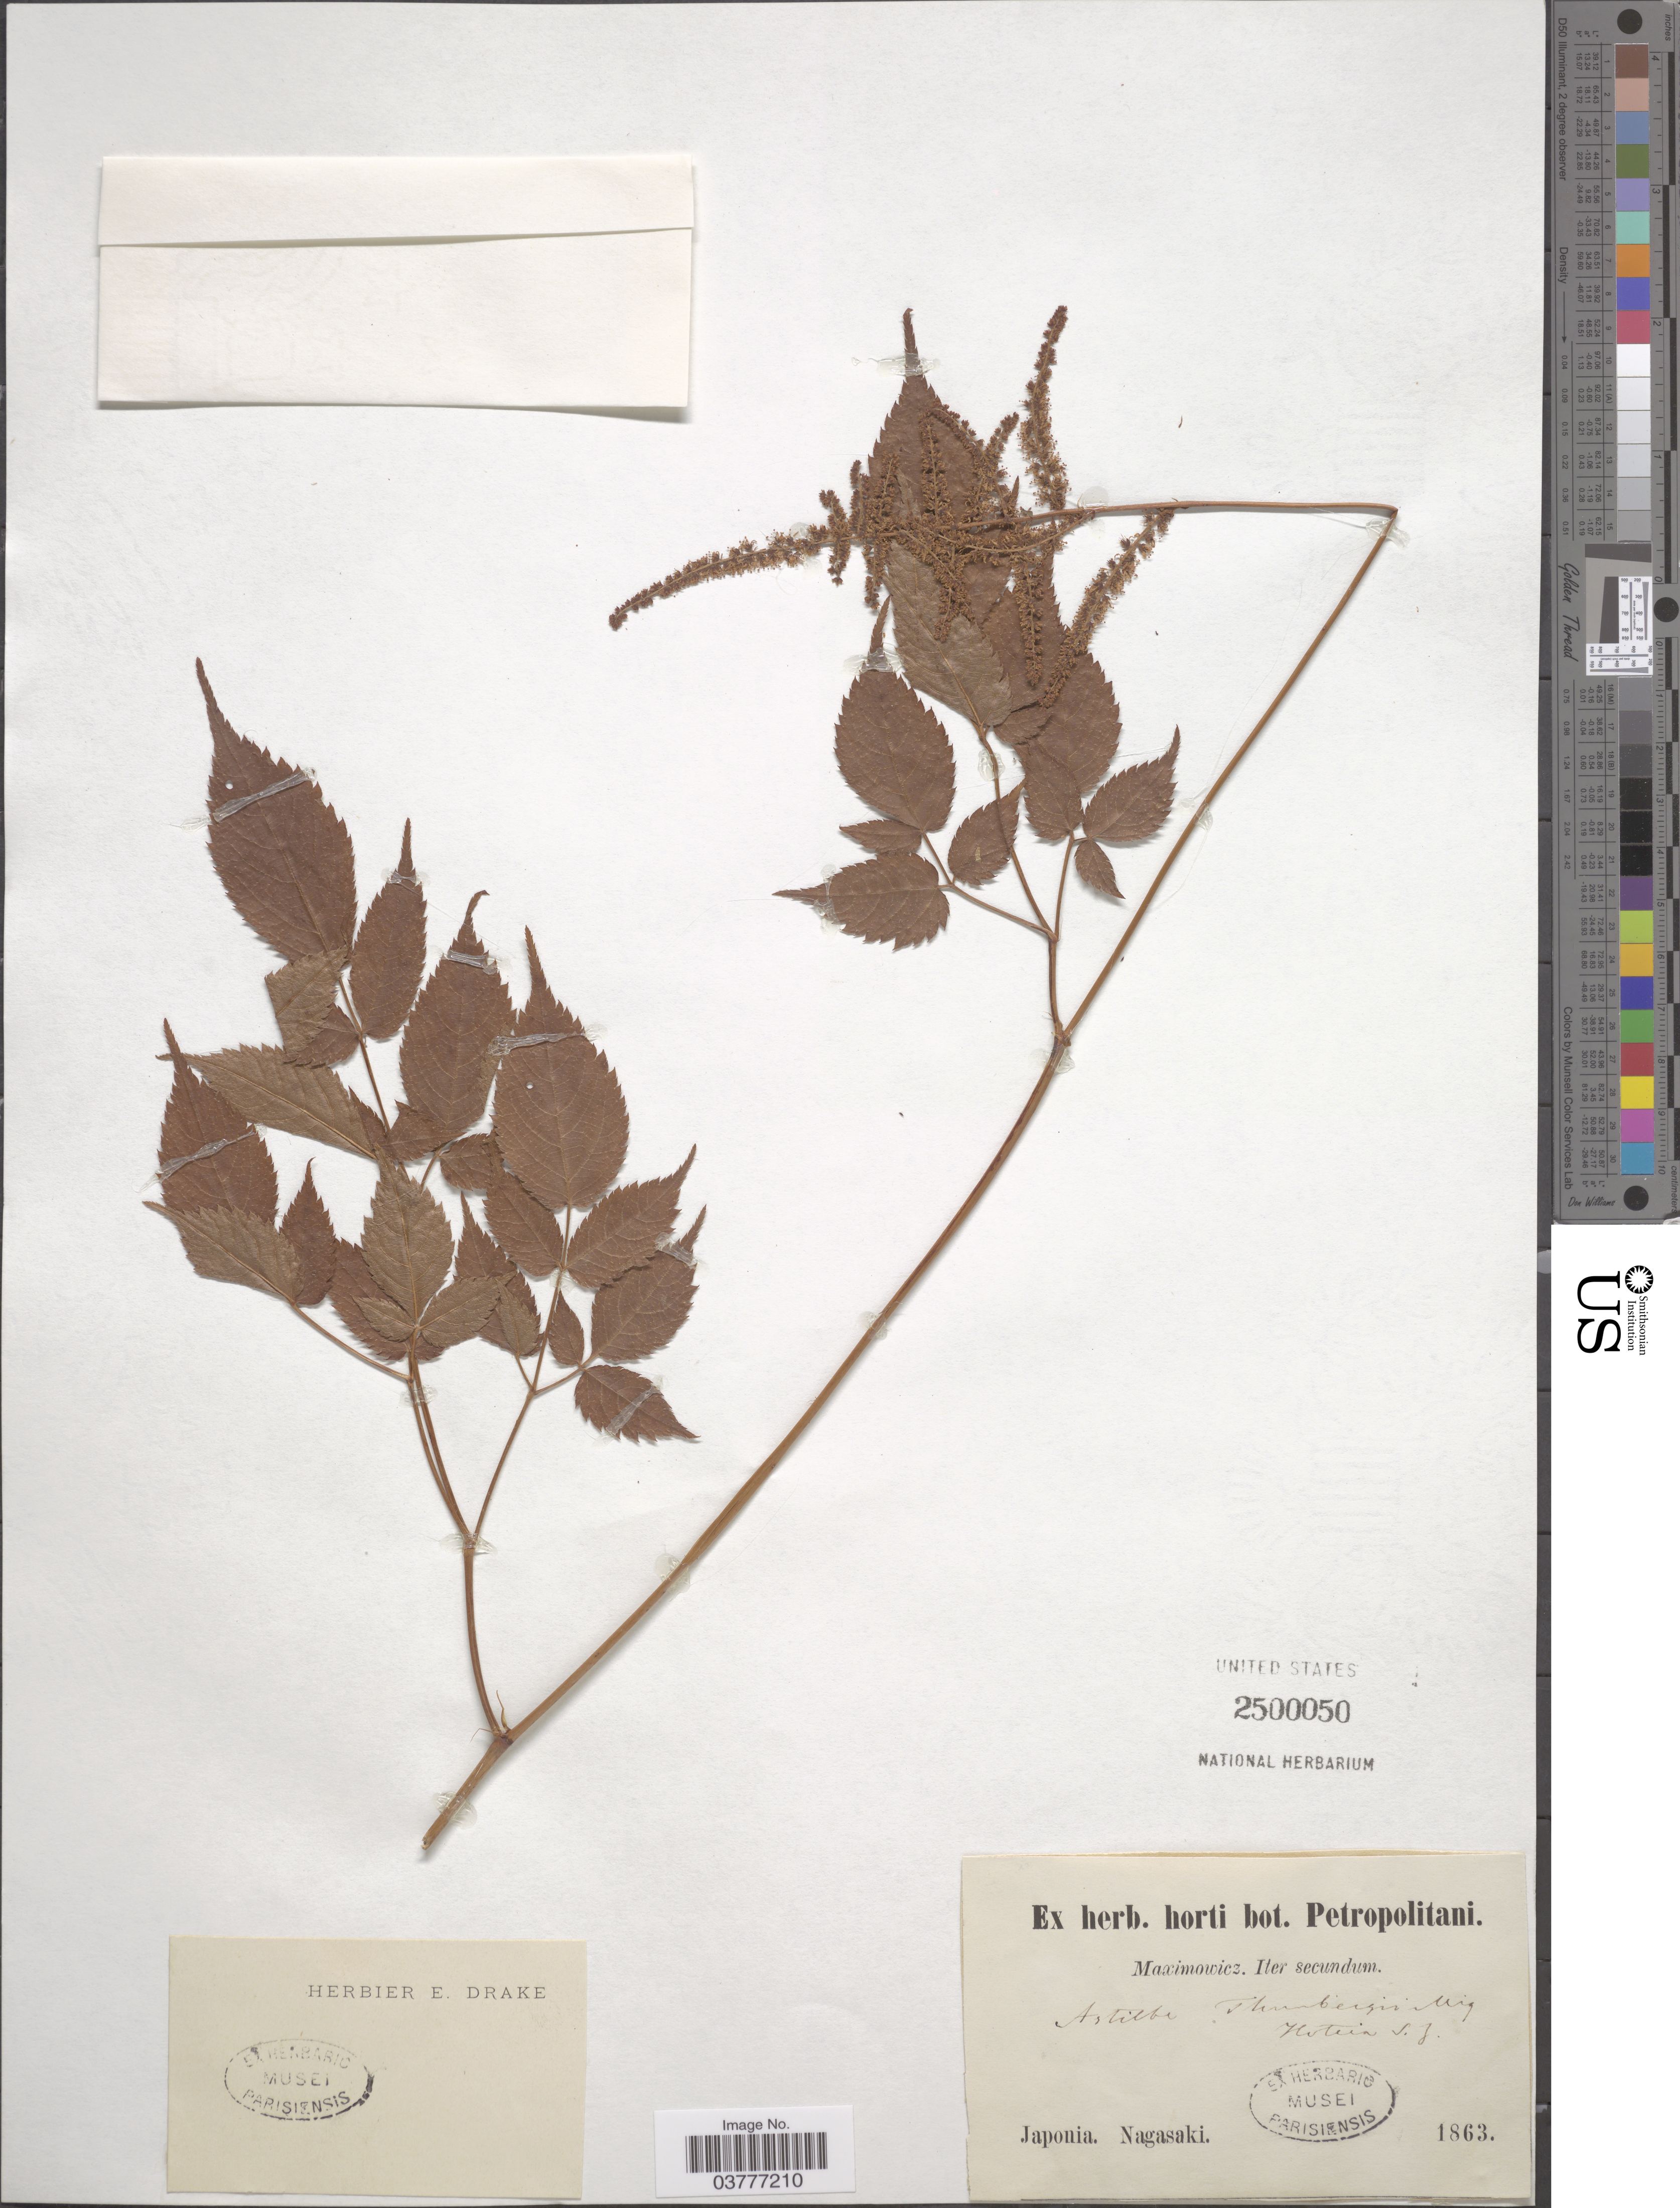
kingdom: Plantae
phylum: Tracheophyta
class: Magnoliopsida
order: Saxifragales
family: Saxifragaceae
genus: Astilbe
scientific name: Astilbe thunbergii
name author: (Siebold & Zucc.) Miq.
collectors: Maximowicz, --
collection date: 1863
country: Japan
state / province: Nagasaki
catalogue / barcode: US 2500050